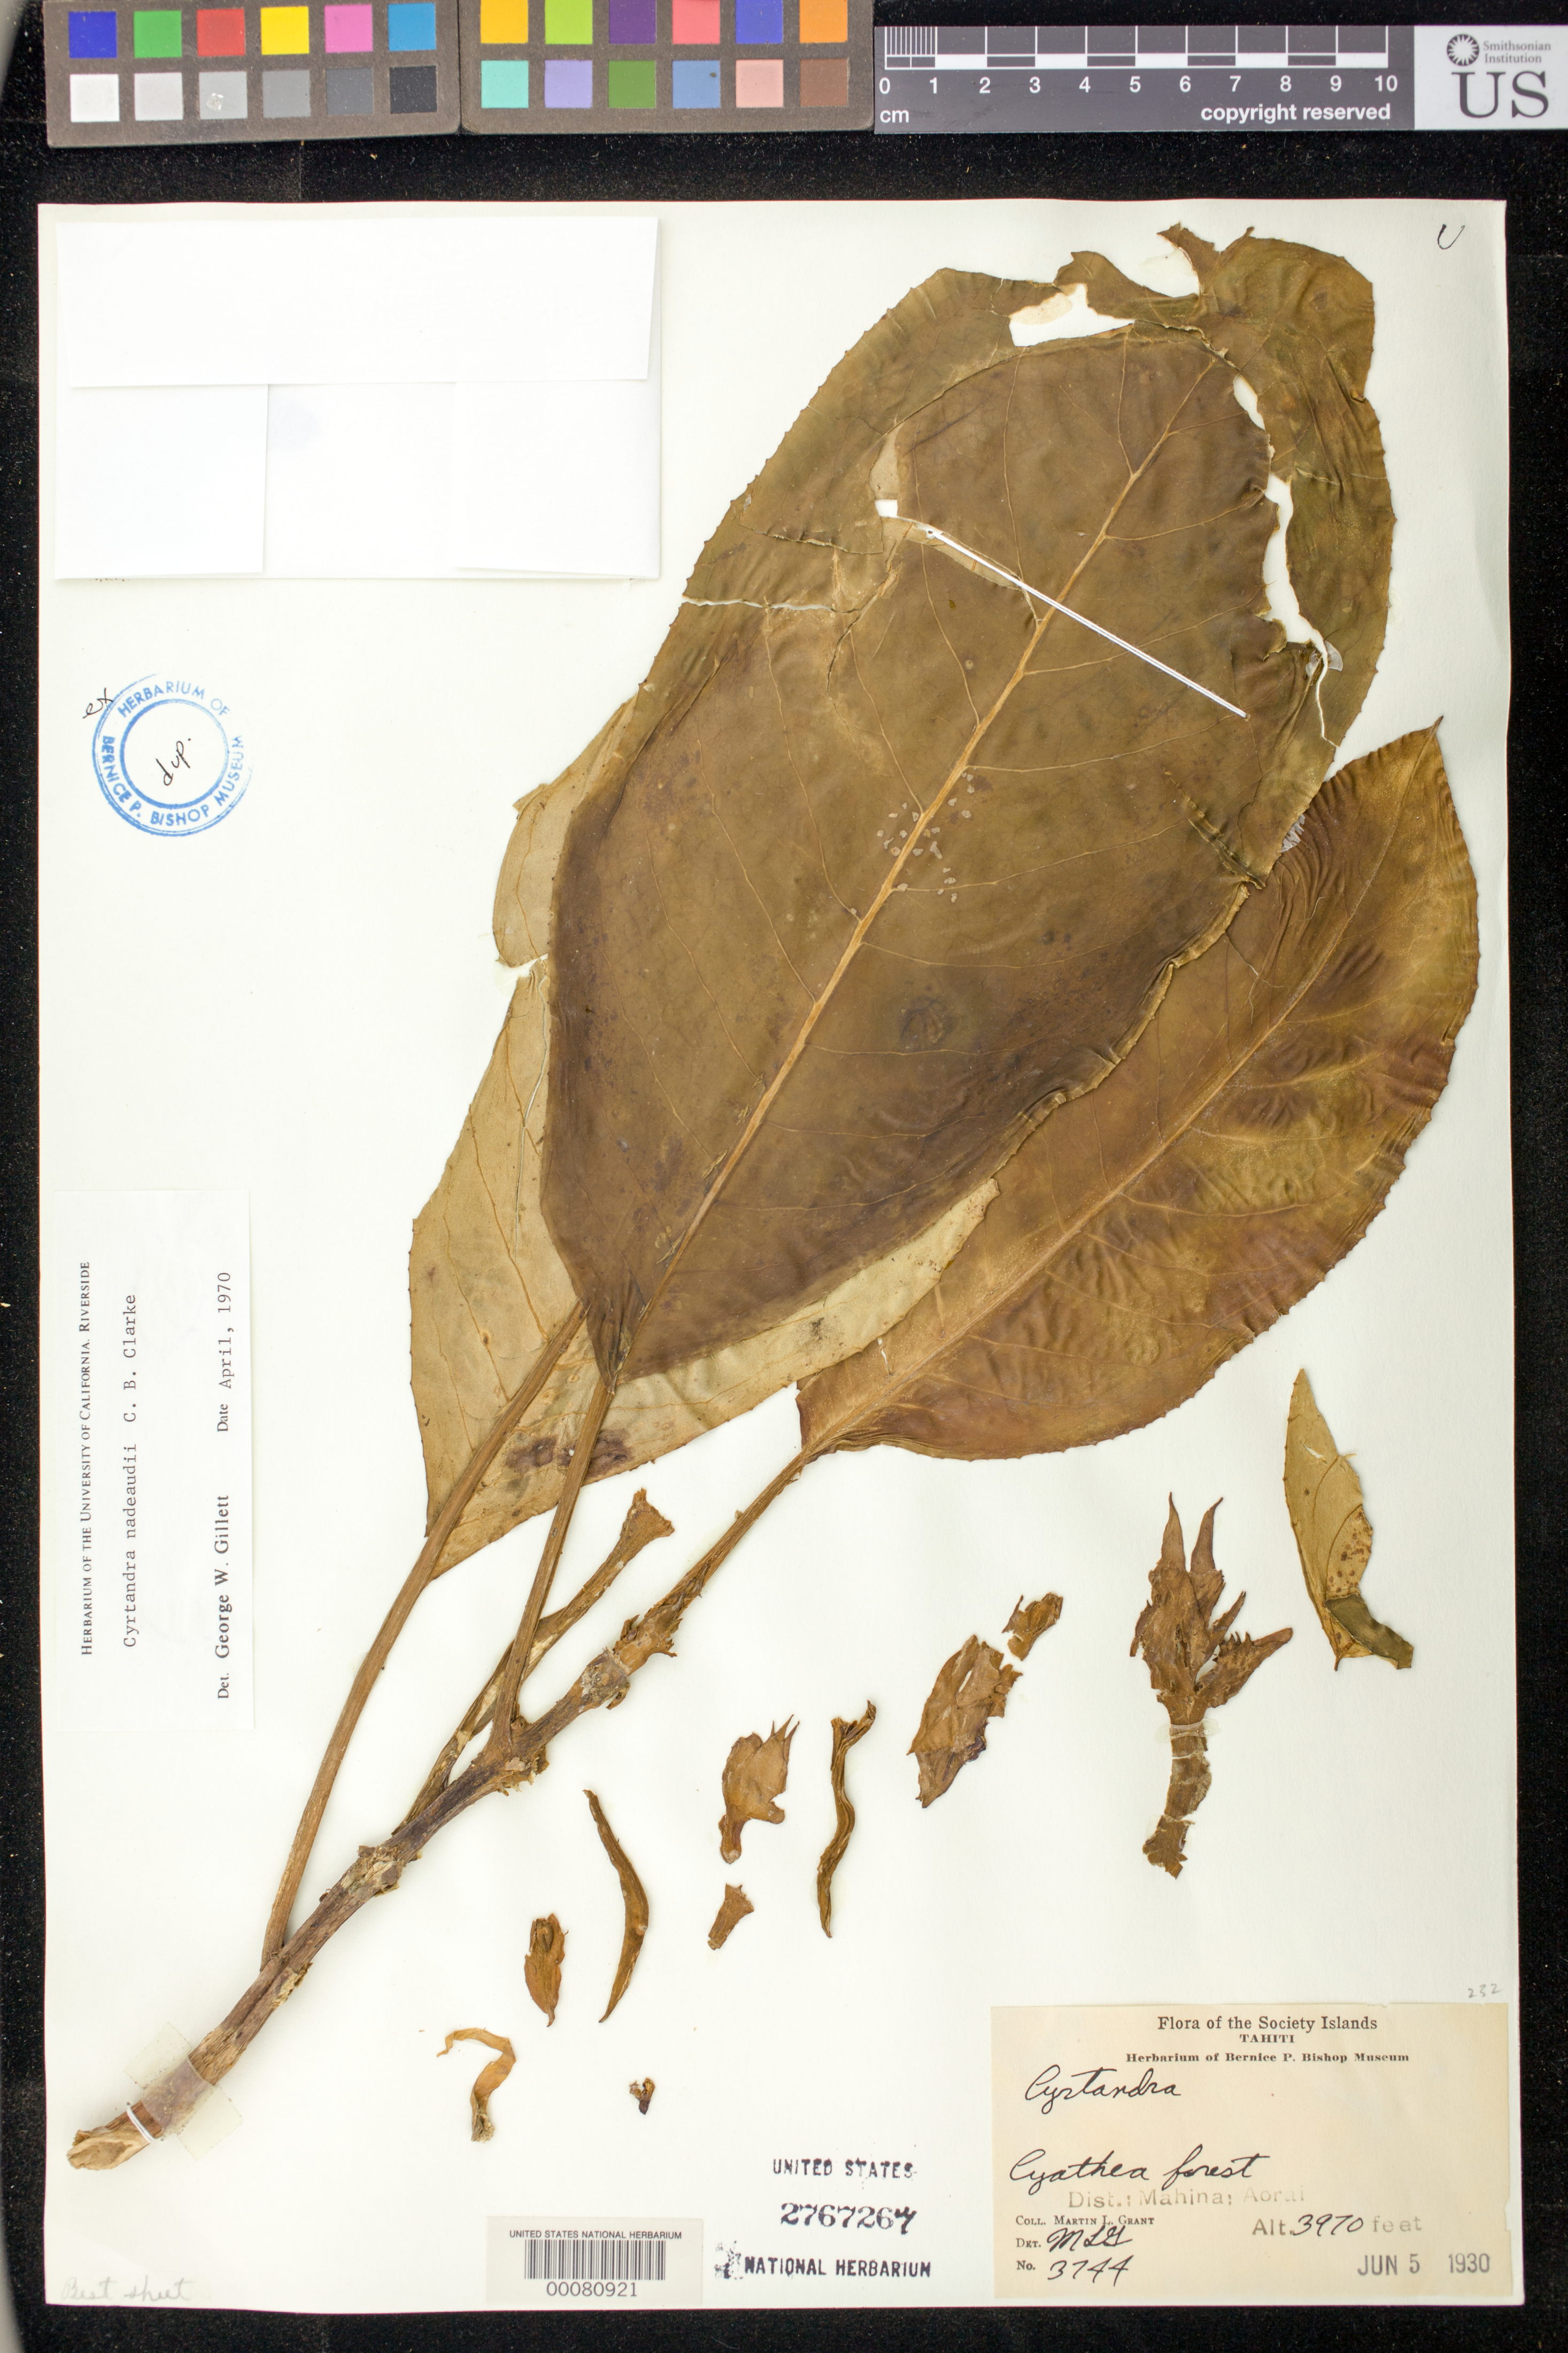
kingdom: Plantae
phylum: Tracheophyta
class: Magnoliopsida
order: Lamiales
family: Gesneriaceae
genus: Cyrtandra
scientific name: Cyrtandra nadeaudii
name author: C.B. Clarke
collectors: M. L. Grant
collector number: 3744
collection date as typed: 05 Jun 1930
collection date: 1930-06-05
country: French Polynesia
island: Tahiti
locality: Dist mahina, aorai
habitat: Cyathea forest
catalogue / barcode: US 2767267